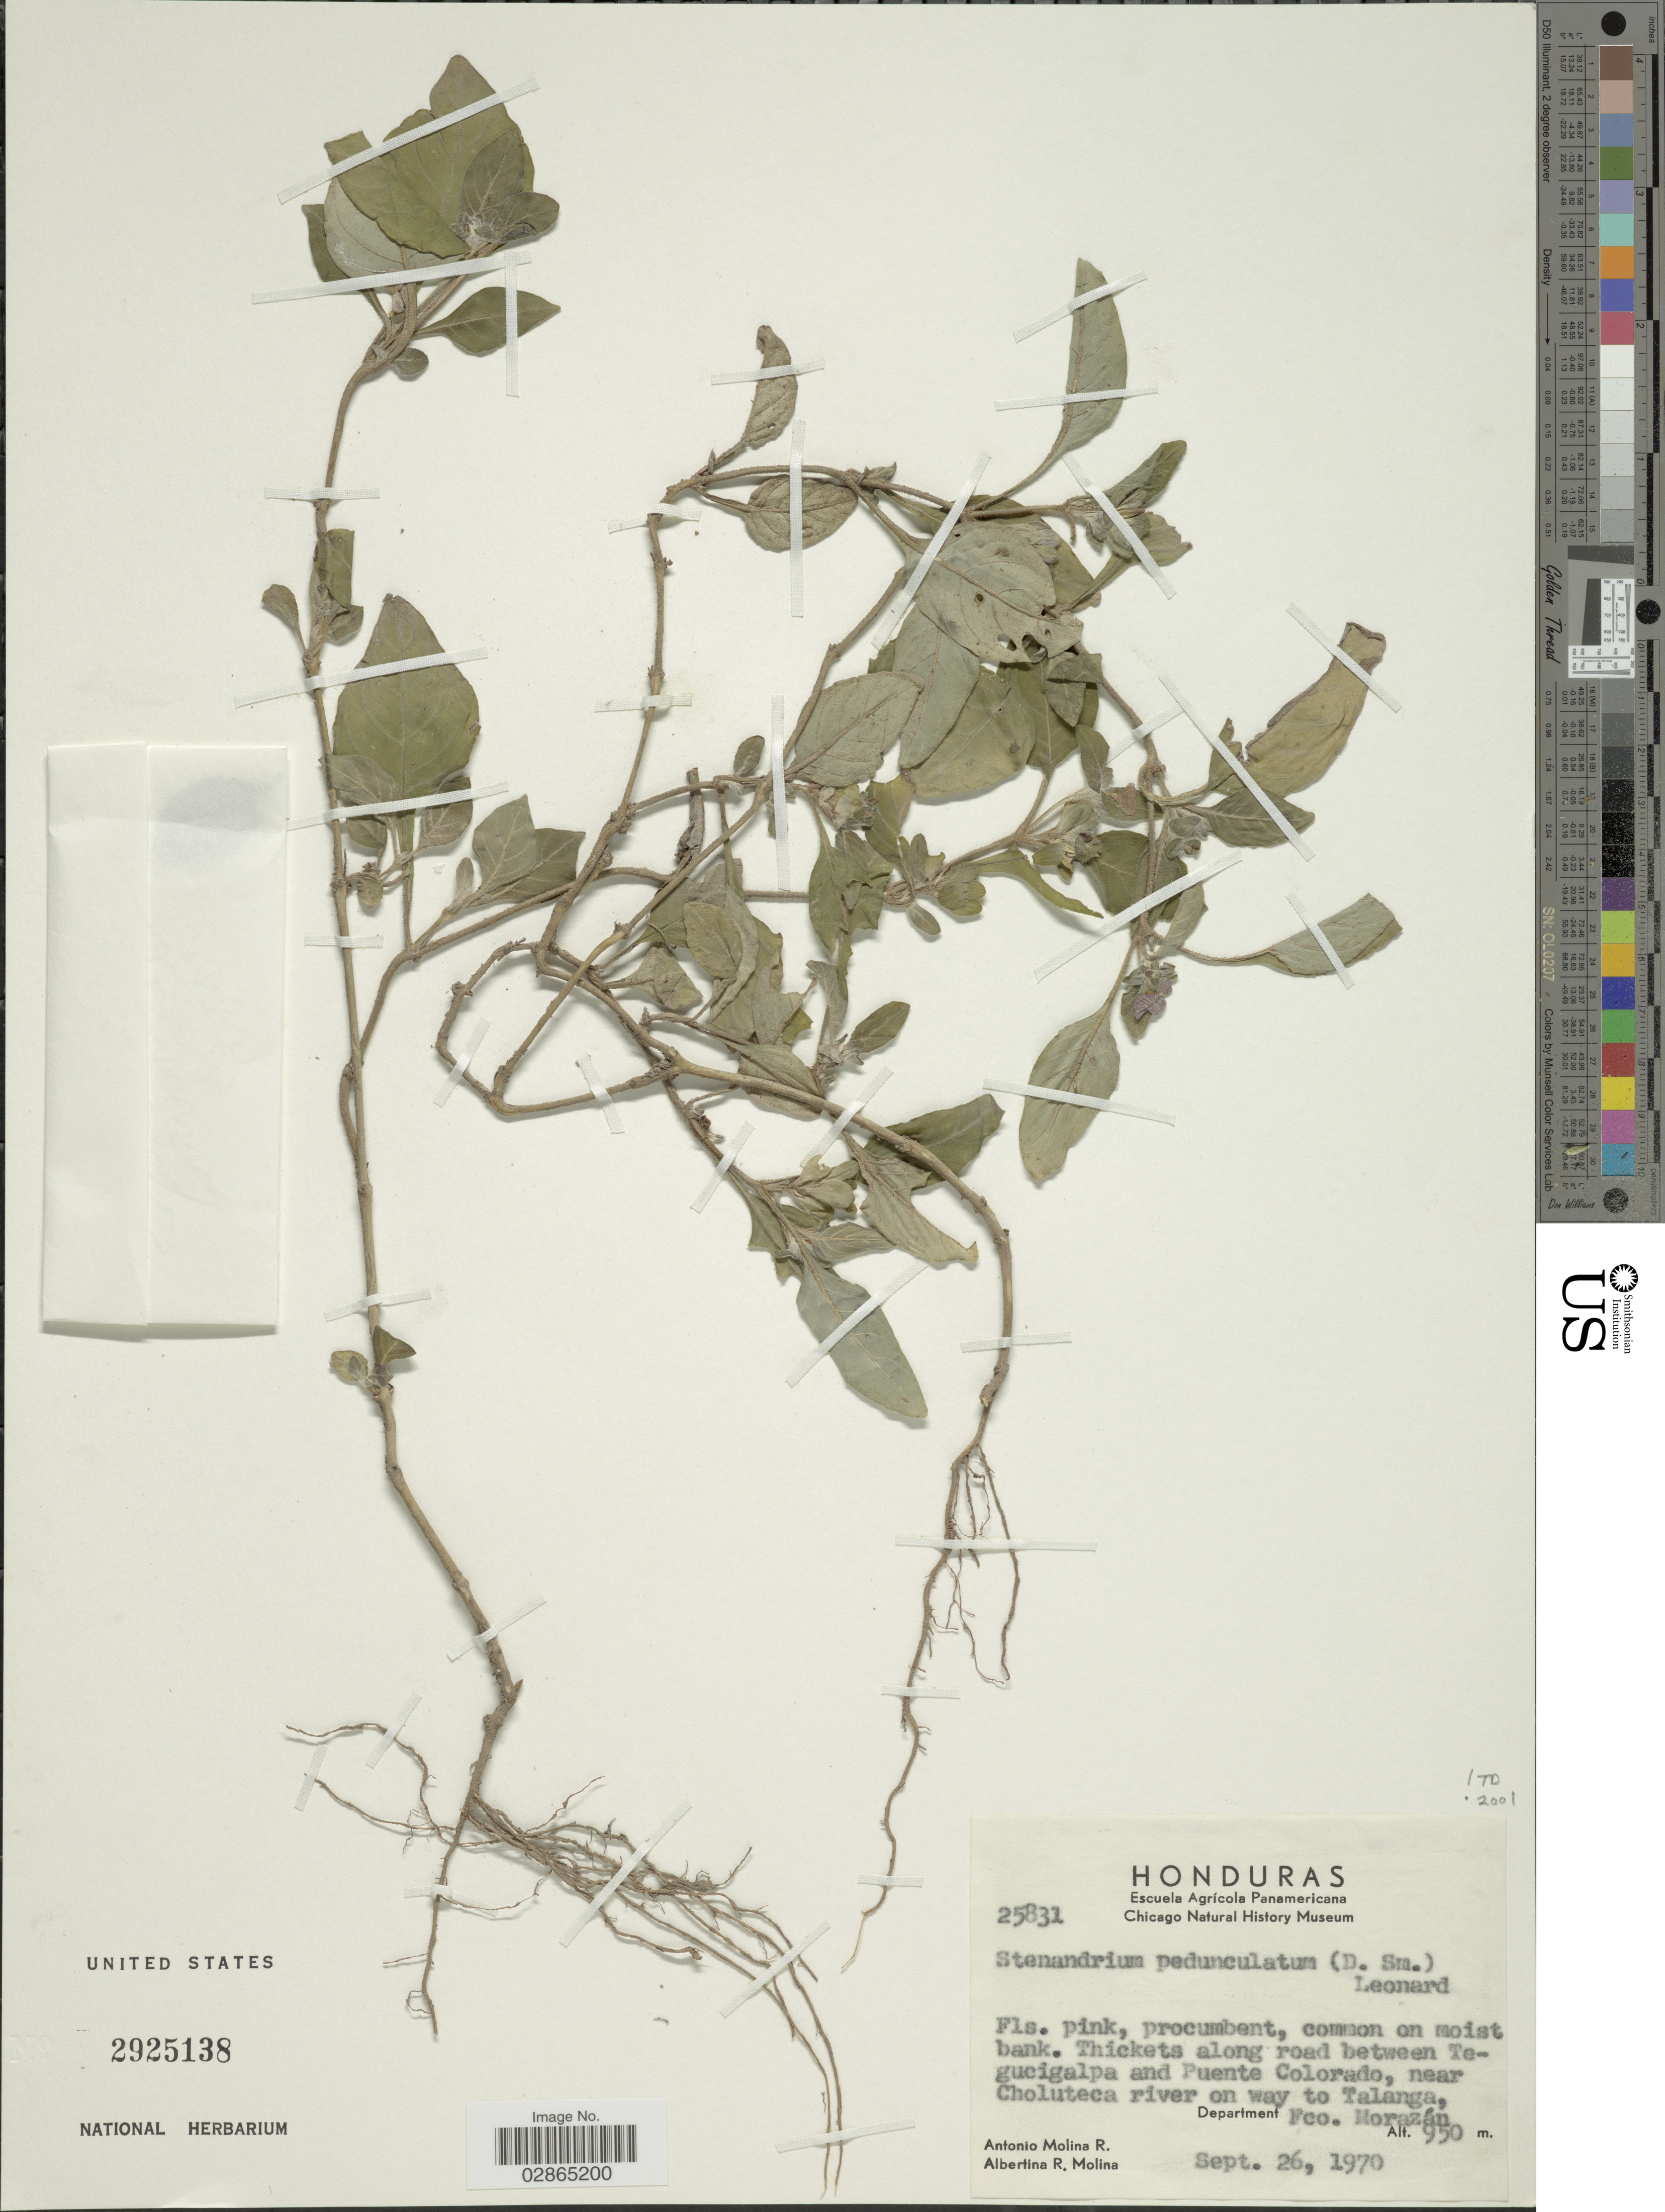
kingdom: Plantae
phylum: Tracheophyta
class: Magnoliopsida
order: Lamiales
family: Acanthaceae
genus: Stenandrium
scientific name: Stenandrium pedunculatum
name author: (Donn. Sm.) Leonard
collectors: A. Molina R. & A. R. Molina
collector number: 25831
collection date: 1970-09-26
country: Honduras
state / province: Fco. Morazán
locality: Thickets along road between Tegucigalpa and Puente Colorado, near Choluteca river on way to Talanga, Department Fco. Morazán.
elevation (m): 950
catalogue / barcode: US 2925138